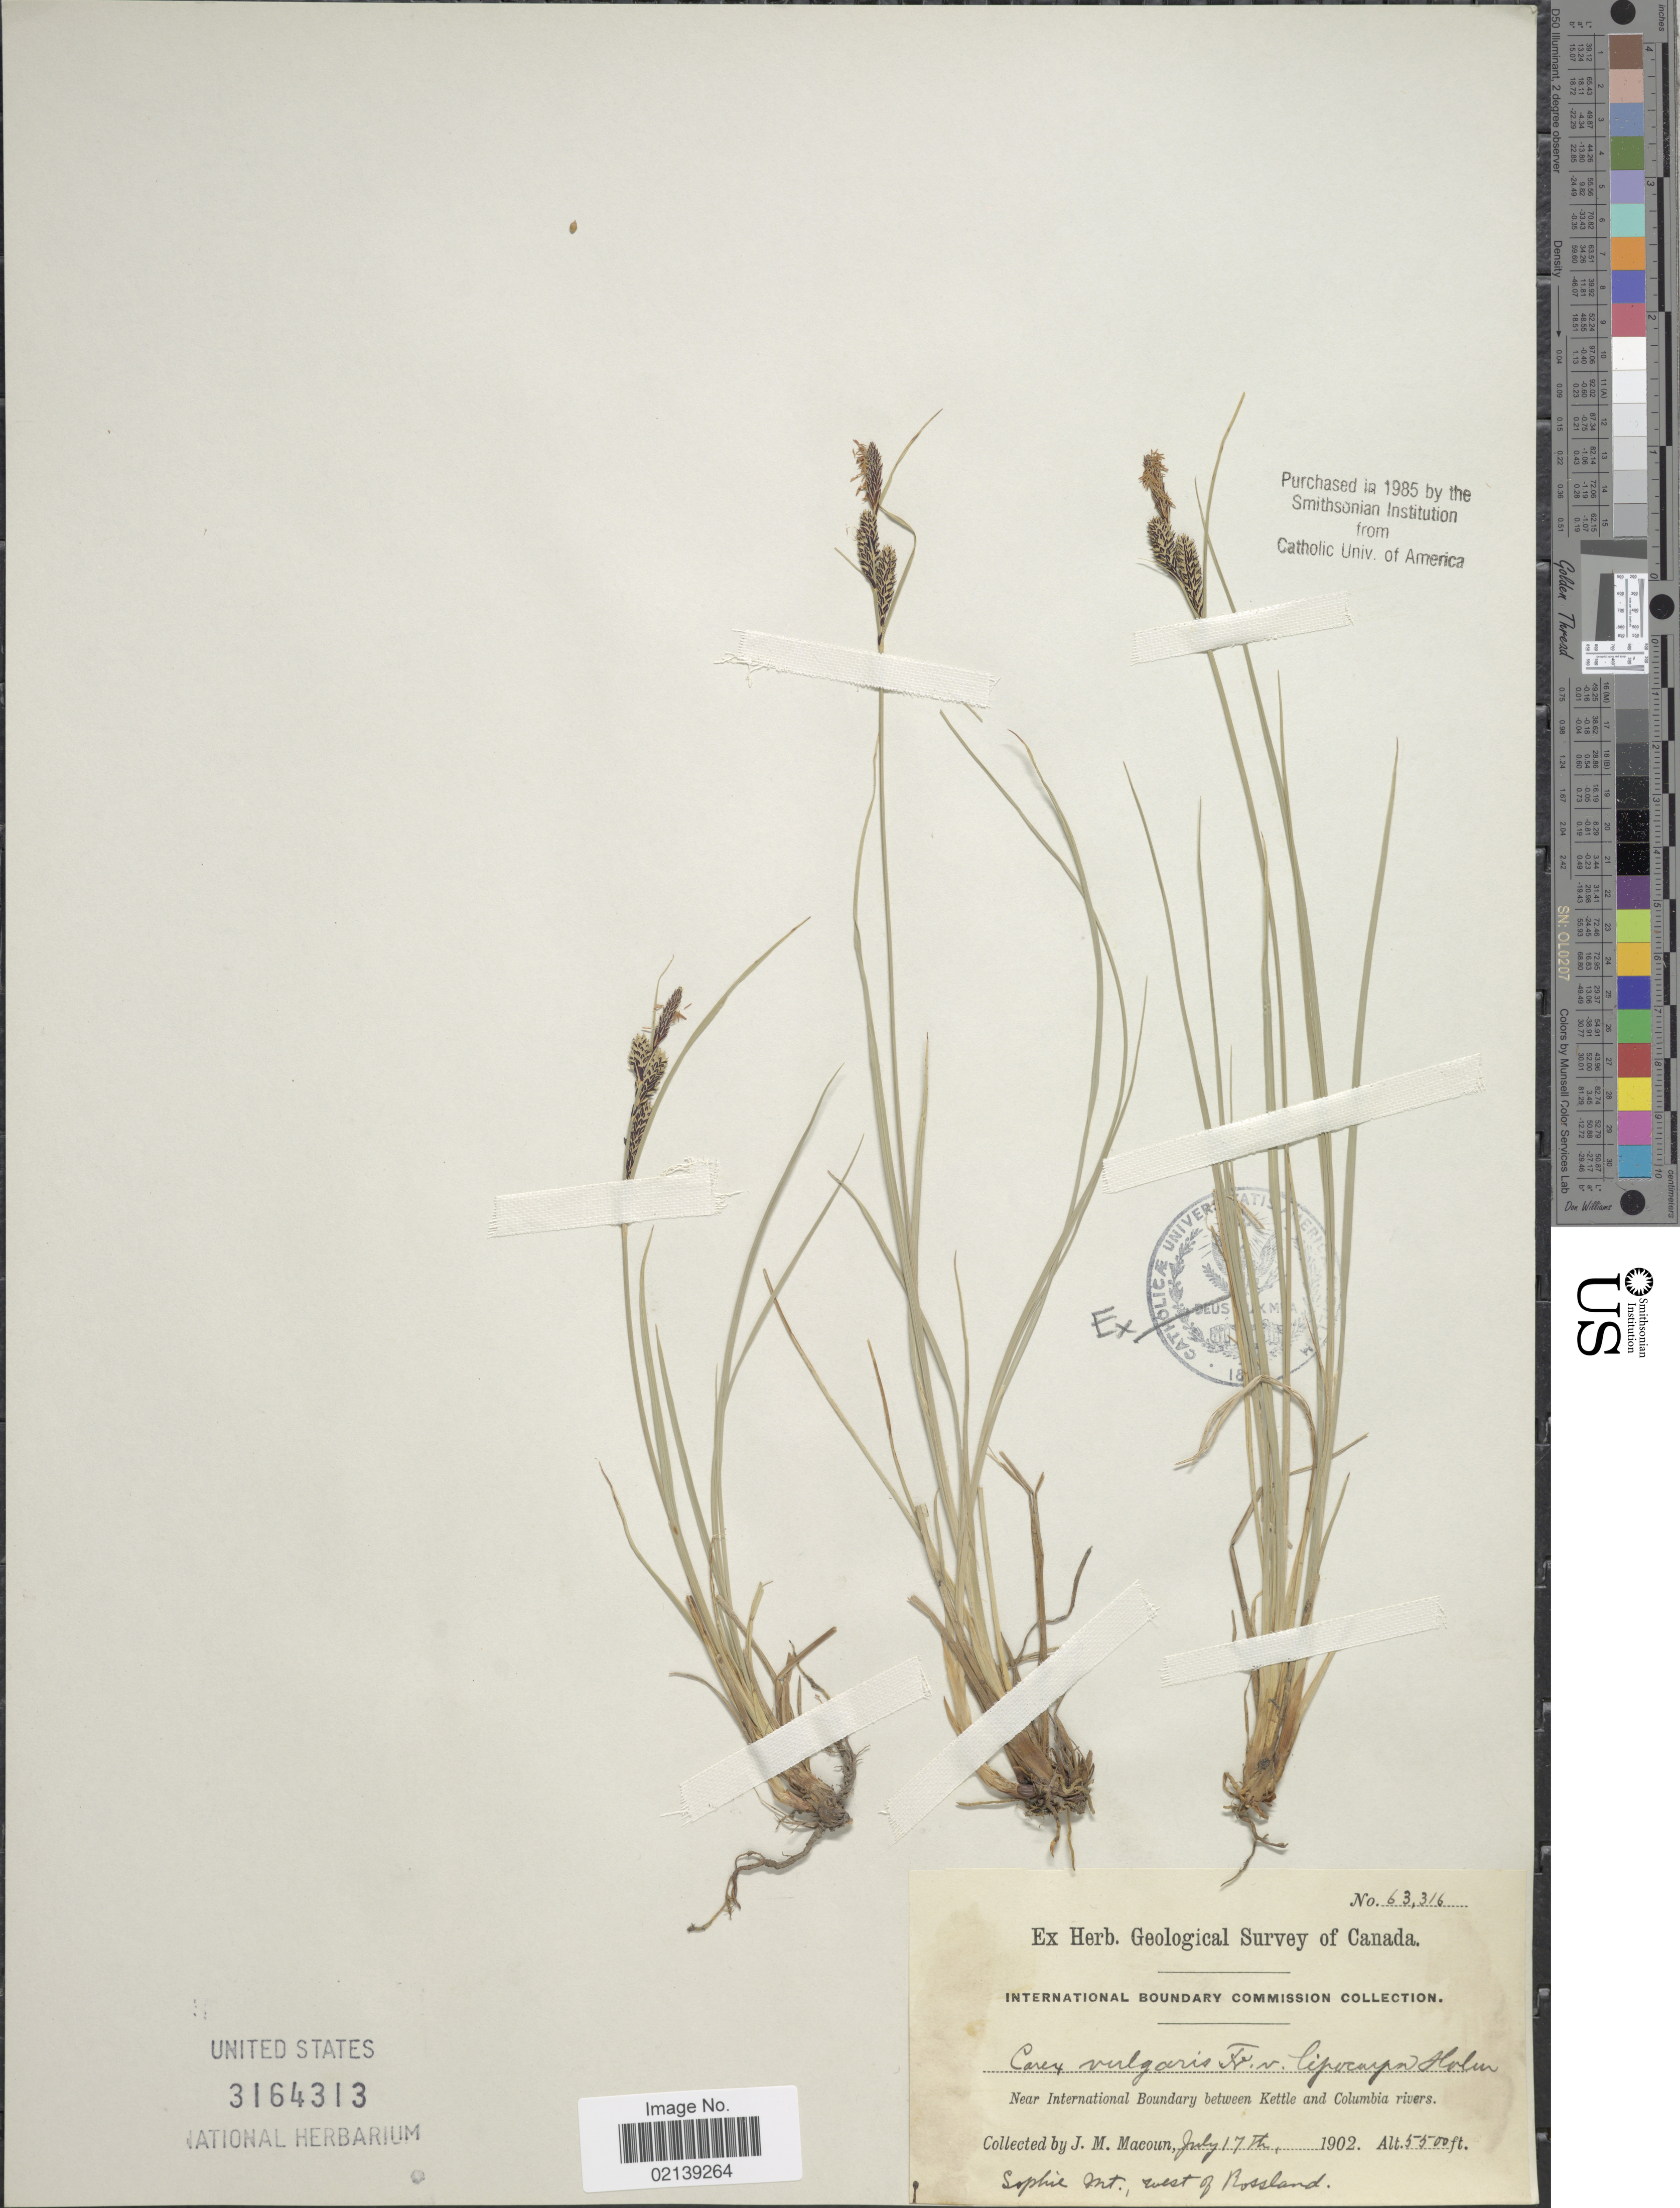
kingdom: Plantae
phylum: Tracheophyta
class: Liliopsida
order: Poales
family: Cyperaceae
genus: Carex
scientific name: Carex kelloggii var. kelloggii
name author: W. Boott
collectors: J. M. Macoun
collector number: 63316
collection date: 1902-07-17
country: Canada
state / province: British Columbia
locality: Near International Boundary between Kettle and Columbia river, Sophie Mt., west of Rossland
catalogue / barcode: US 3164313